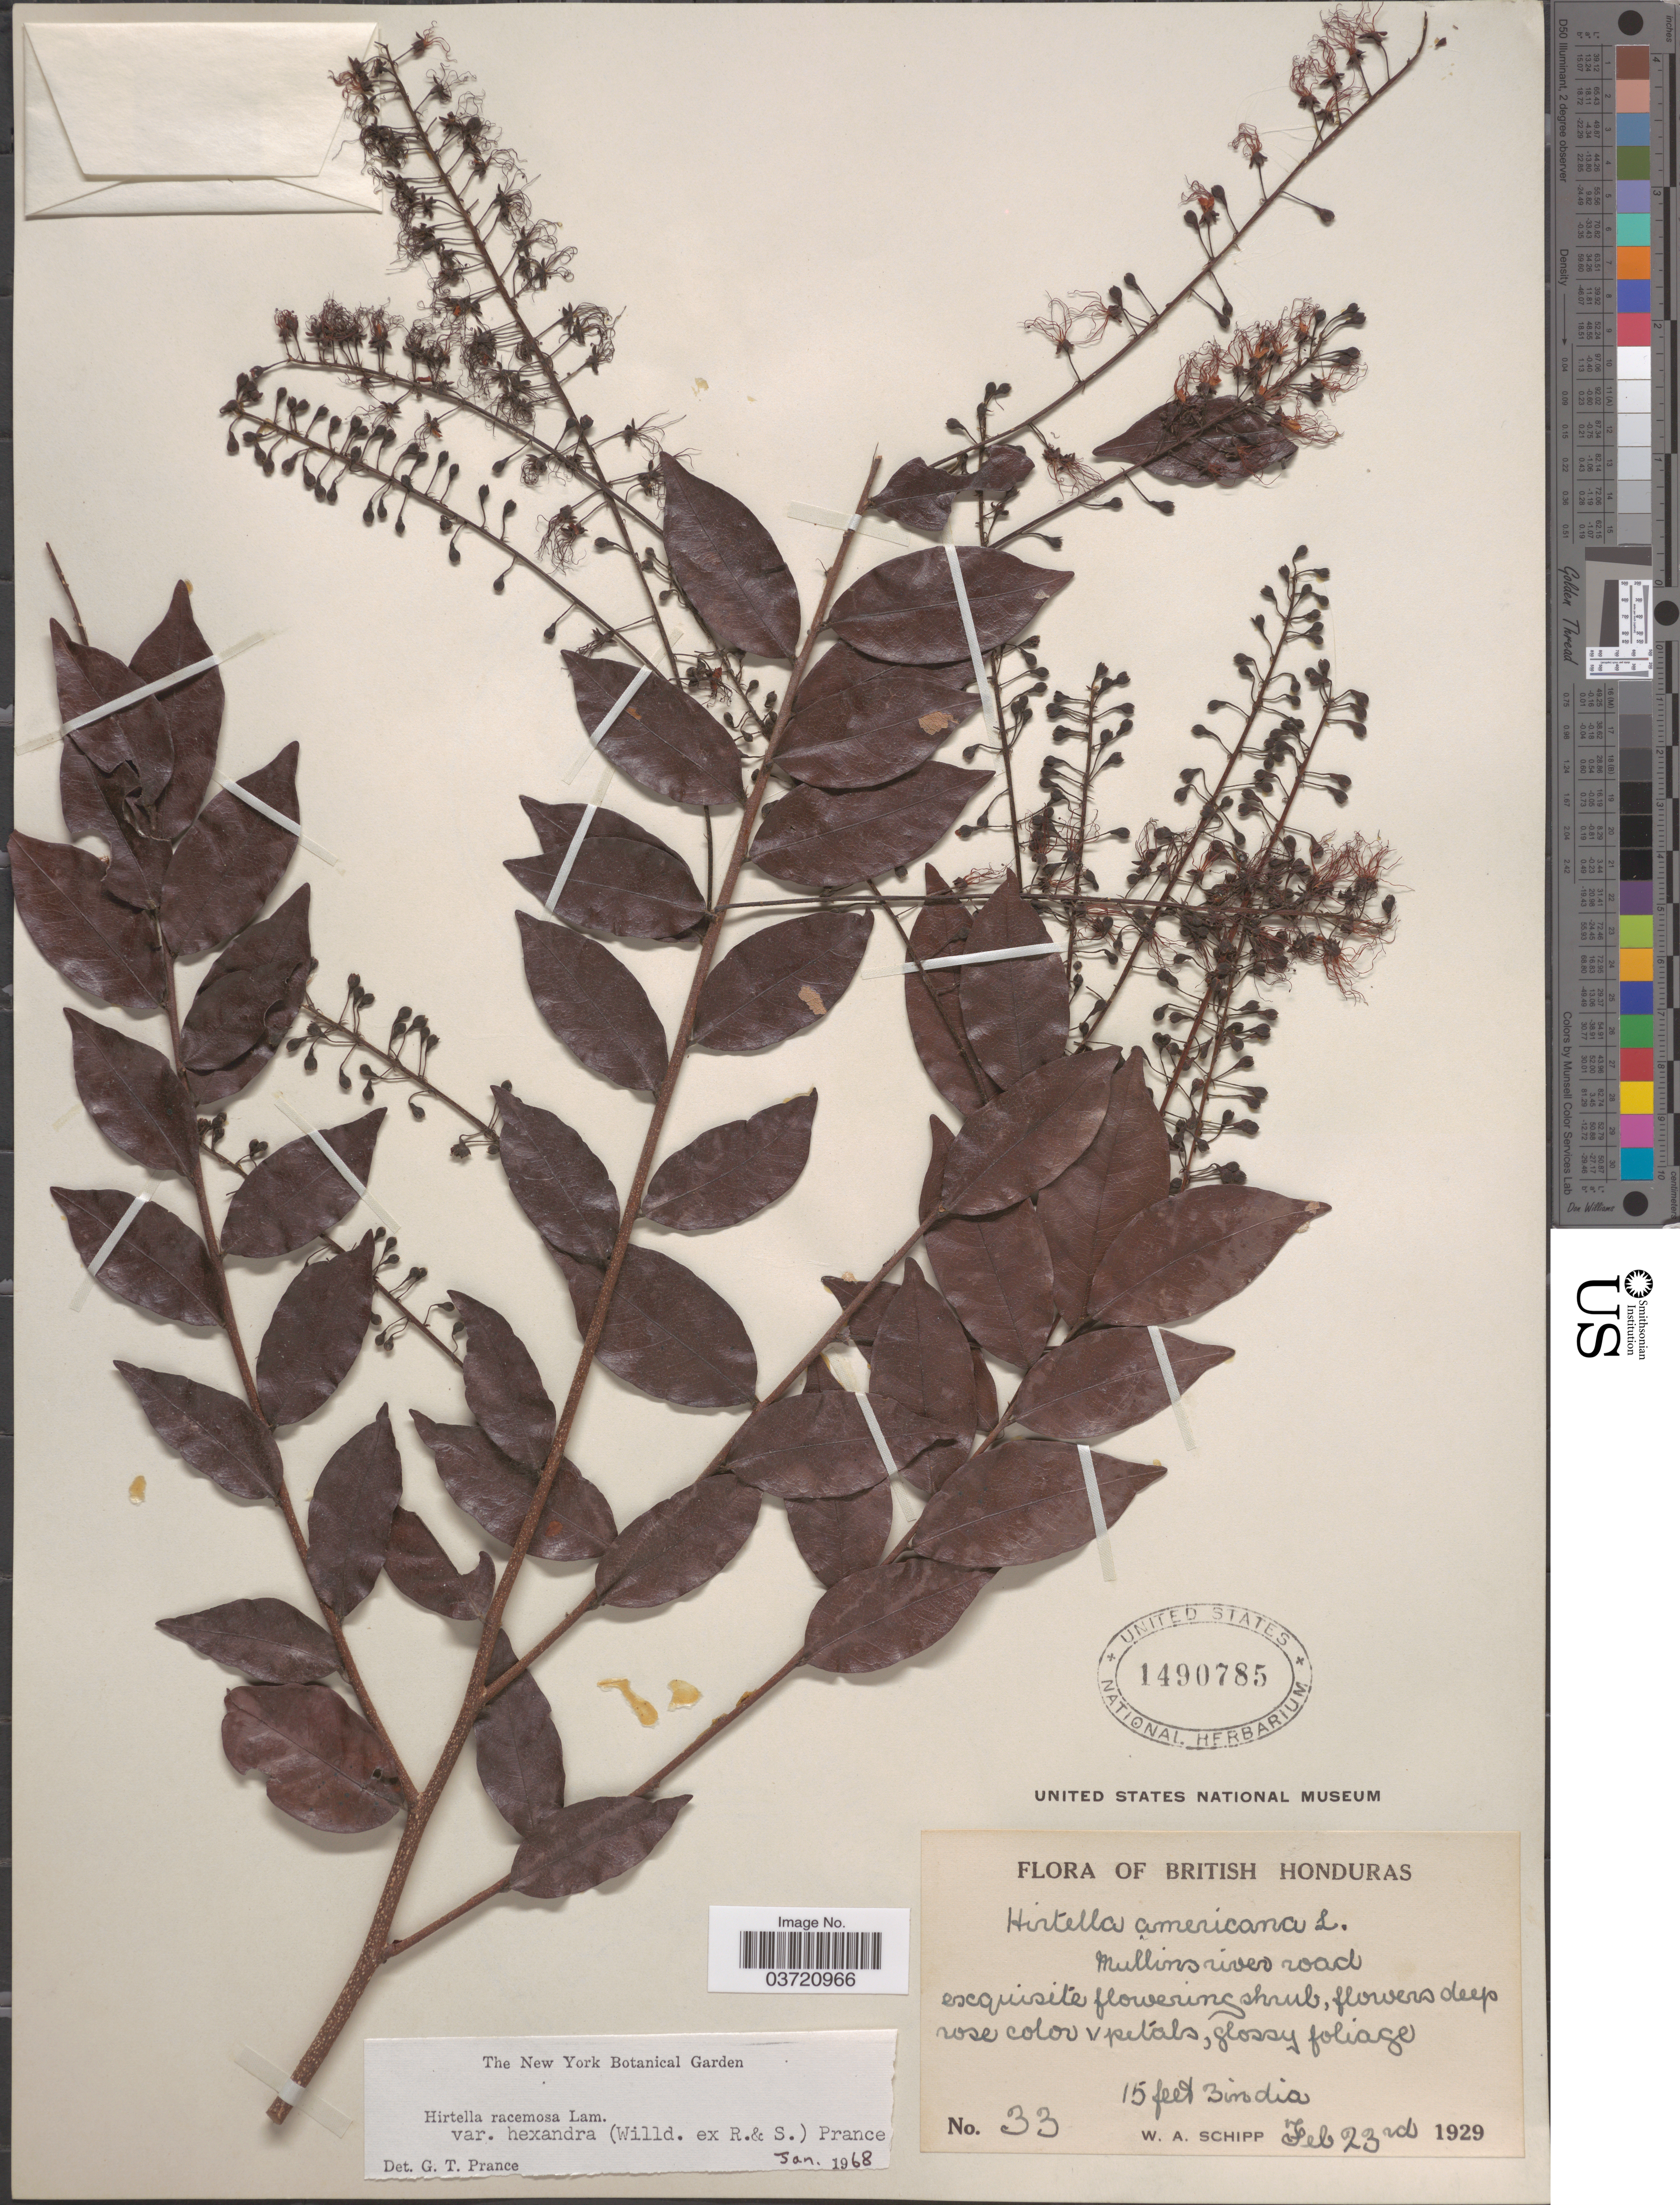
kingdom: Plantae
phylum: Tracheophyta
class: Magnoliopsida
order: Malpighiales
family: Chrysobalanaceae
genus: Hirtella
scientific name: Hirtella racemosa var. hexandra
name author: (Willd. ex Roem. & Schult.) Prance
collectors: W. Schipp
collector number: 33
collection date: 1929-02-23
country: Belize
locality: Mullins river road.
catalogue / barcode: US 1490785